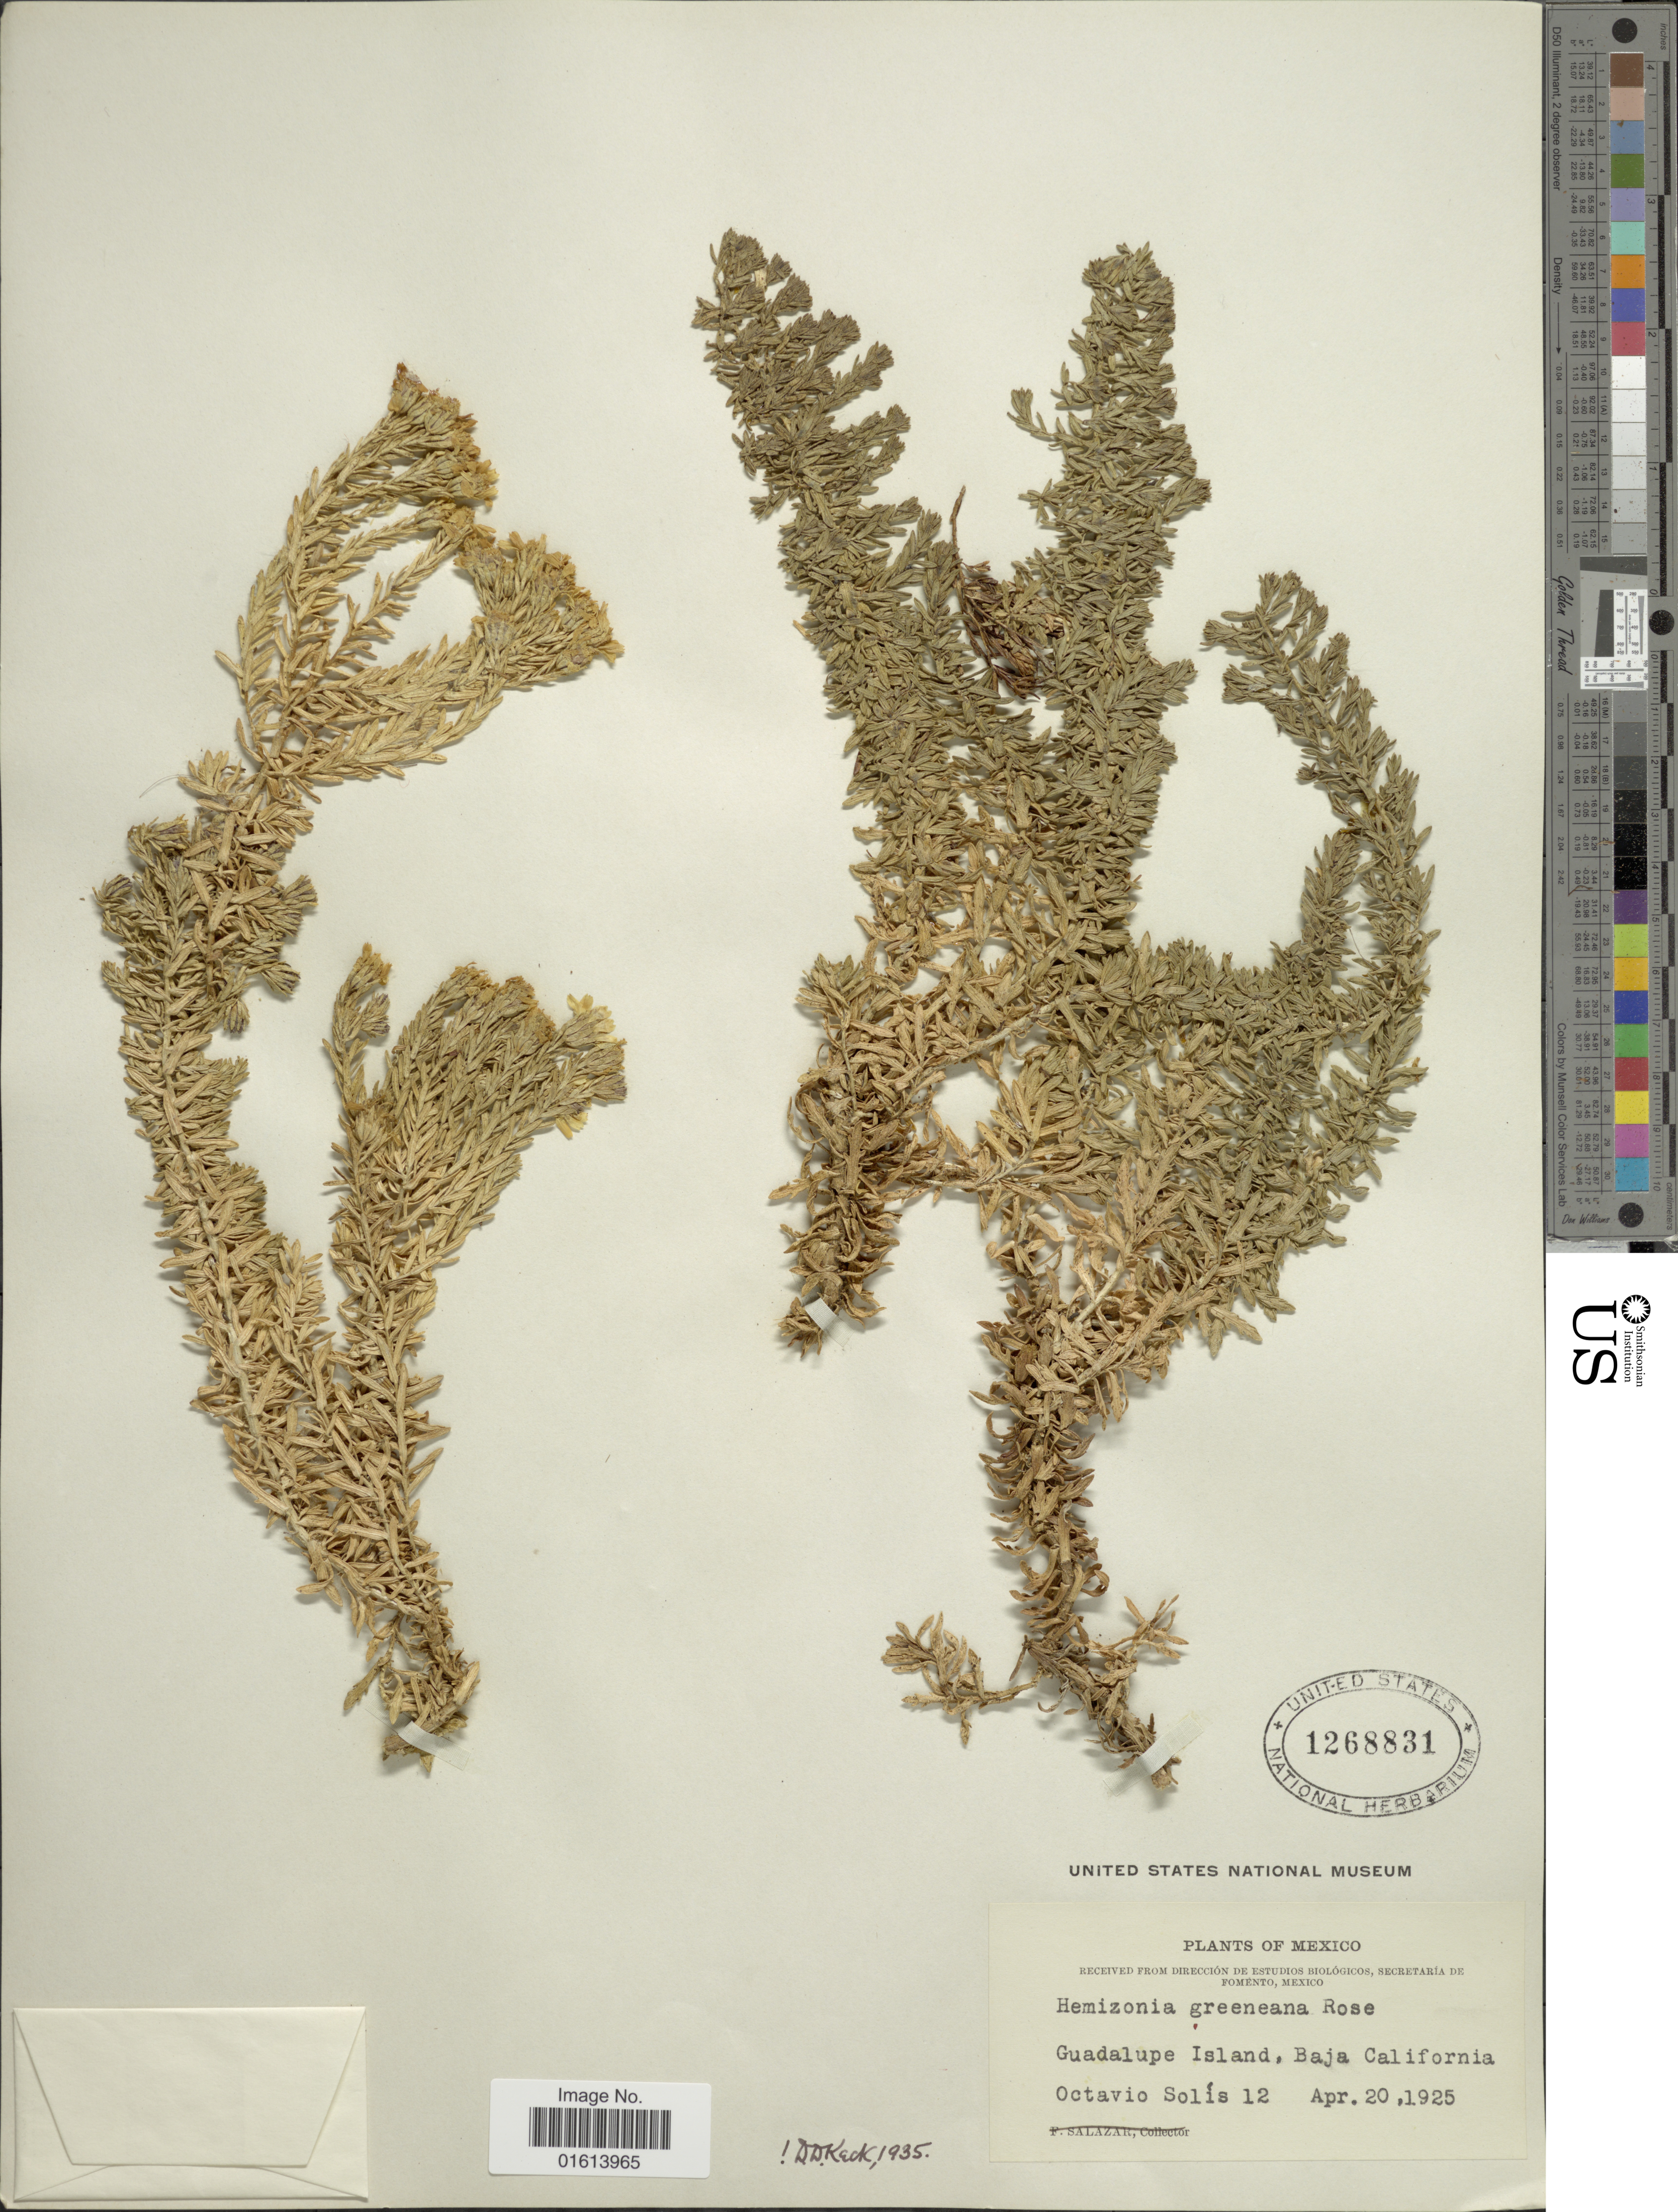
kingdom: Plantae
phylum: Tracheophyta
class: Magnoliopsida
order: Asterales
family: Asteraceae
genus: Deinandra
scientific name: Deinandra greeneana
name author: (Rose) B.G. Baldwin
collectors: O. Solis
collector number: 12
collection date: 1925-04-20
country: Mexico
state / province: Baja California Norte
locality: Guadalupe Island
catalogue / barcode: US 1268831